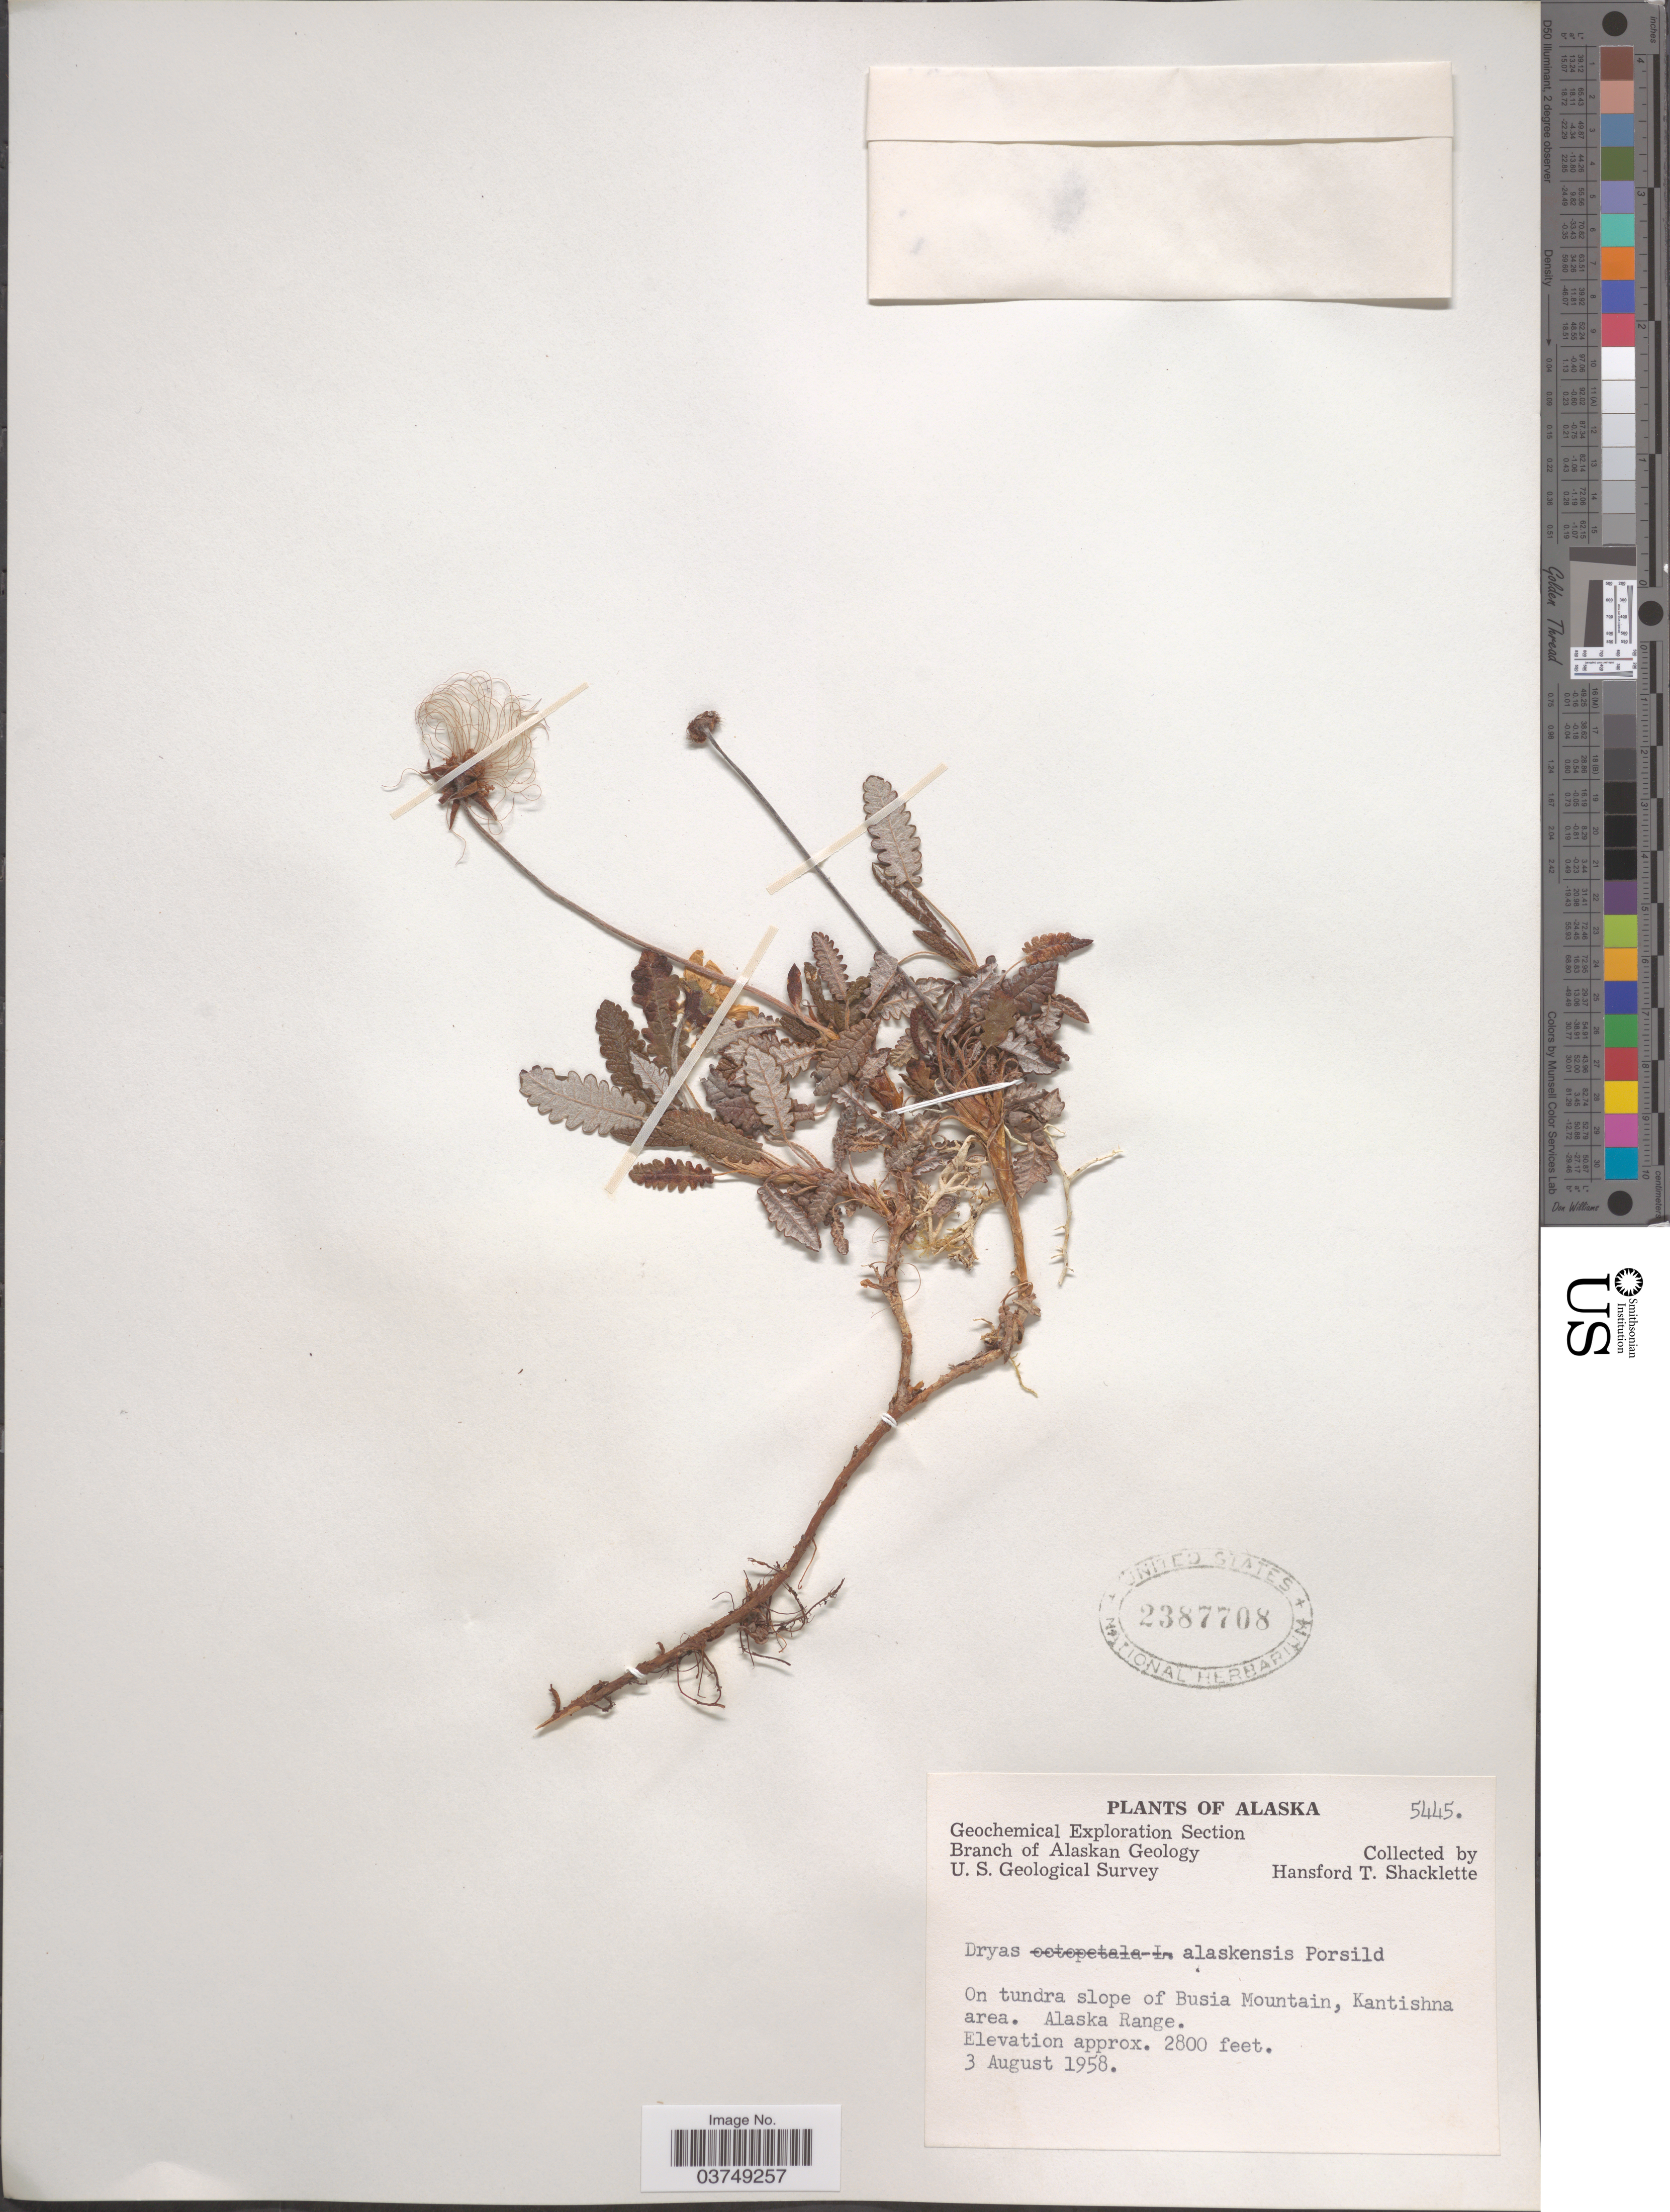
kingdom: Plantae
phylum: Tracheophyta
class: Magnoliopsida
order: Rosales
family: Rosaceae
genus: Dryas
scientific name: Dryas alaskensis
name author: A.E. Porsild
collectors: H. Shacklette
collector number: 5445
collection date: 1958-08-03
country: United States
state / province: Alaska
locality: On tundra slope of Busia Mountain, Kantishna area. Alaska Range.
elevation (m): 853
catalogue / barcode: US 2387708